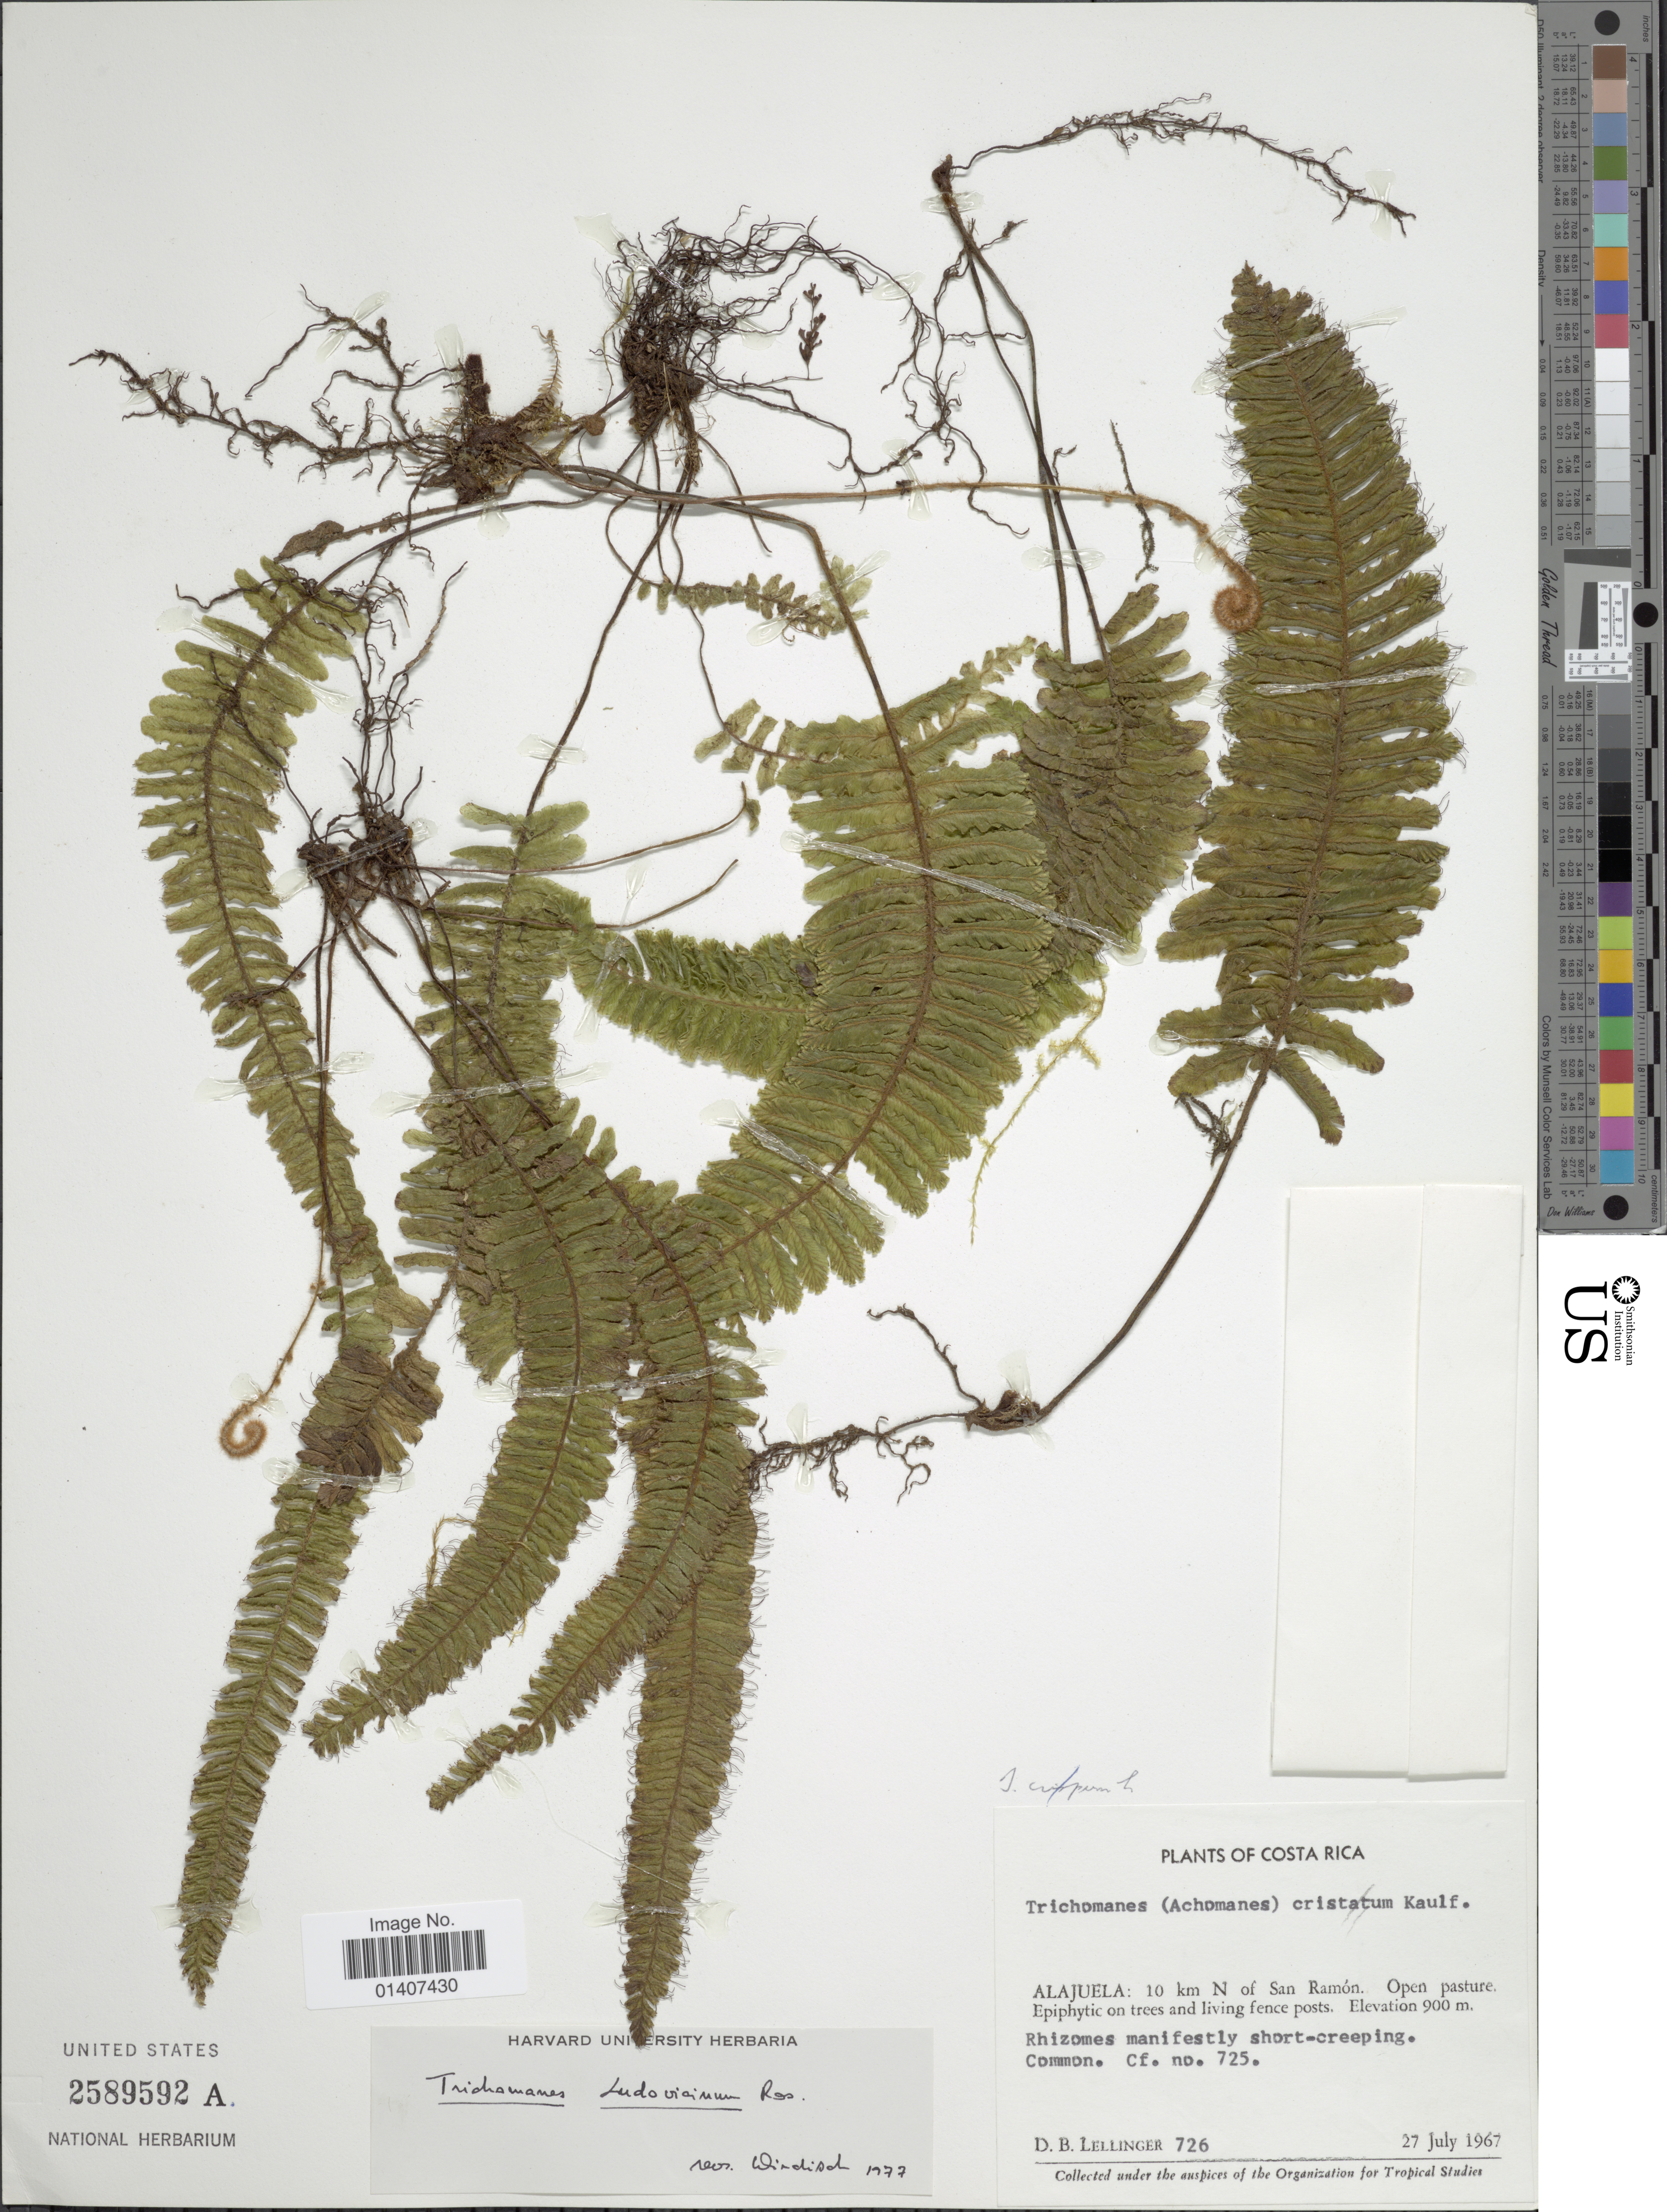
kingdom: Plantae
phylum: Tracheophyta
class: Polypodiopsida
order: Hymenophyllales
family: Hymenophyllaceae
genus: Trichomanes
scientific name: Trichomanes ludovicinum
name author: Rosenst.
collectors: D. B. Lellinger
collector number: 726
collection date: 1967-07-27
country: Costa Rica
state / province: Alajuela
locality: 10km N of San Ramón, open pasture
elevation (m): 900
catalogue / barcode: US 2589592A